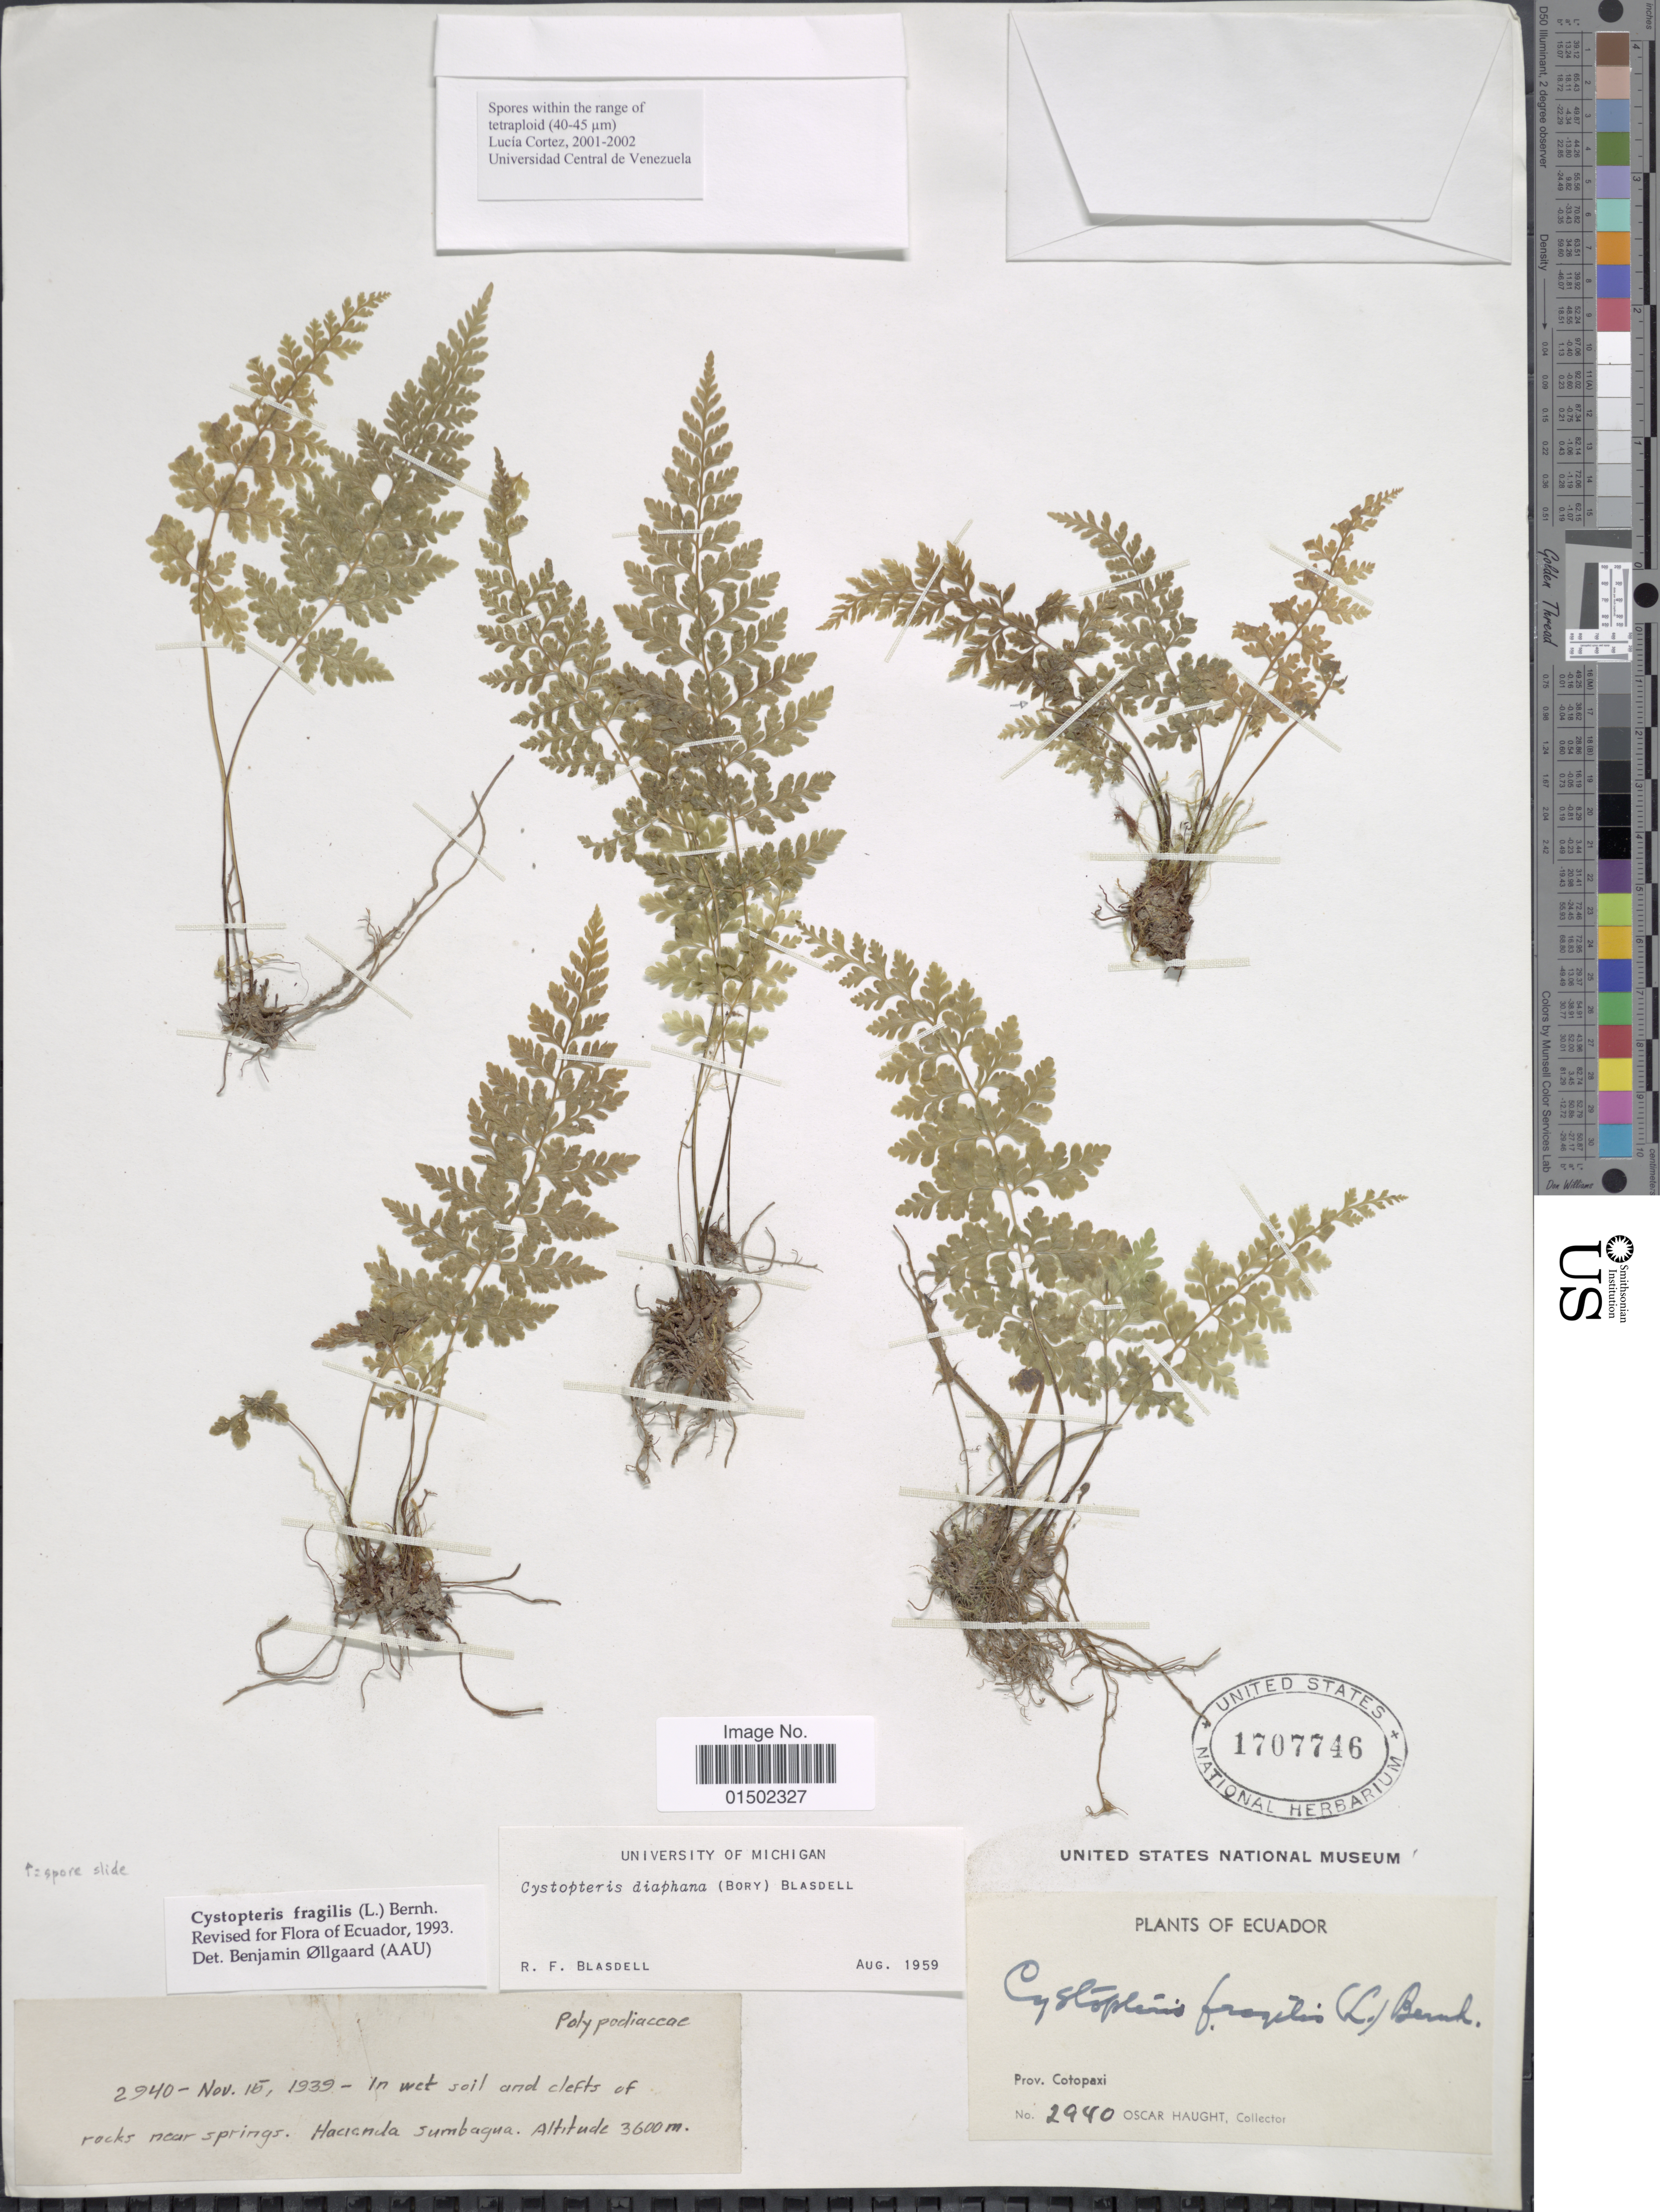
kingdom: Plantae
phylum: Tracheophyta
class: Polypodiopsida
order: Polypodiales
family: Cystopteridaceae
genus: Cystopteris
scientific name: Cystopteris fragilis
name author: (L.) Bernh.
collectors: O. L. Haught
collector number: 2940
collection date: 1939-11-15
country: Ecuador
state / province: Cotopaxi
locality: Hacienda sumbagua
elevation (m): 3600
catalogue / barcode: US 1707746